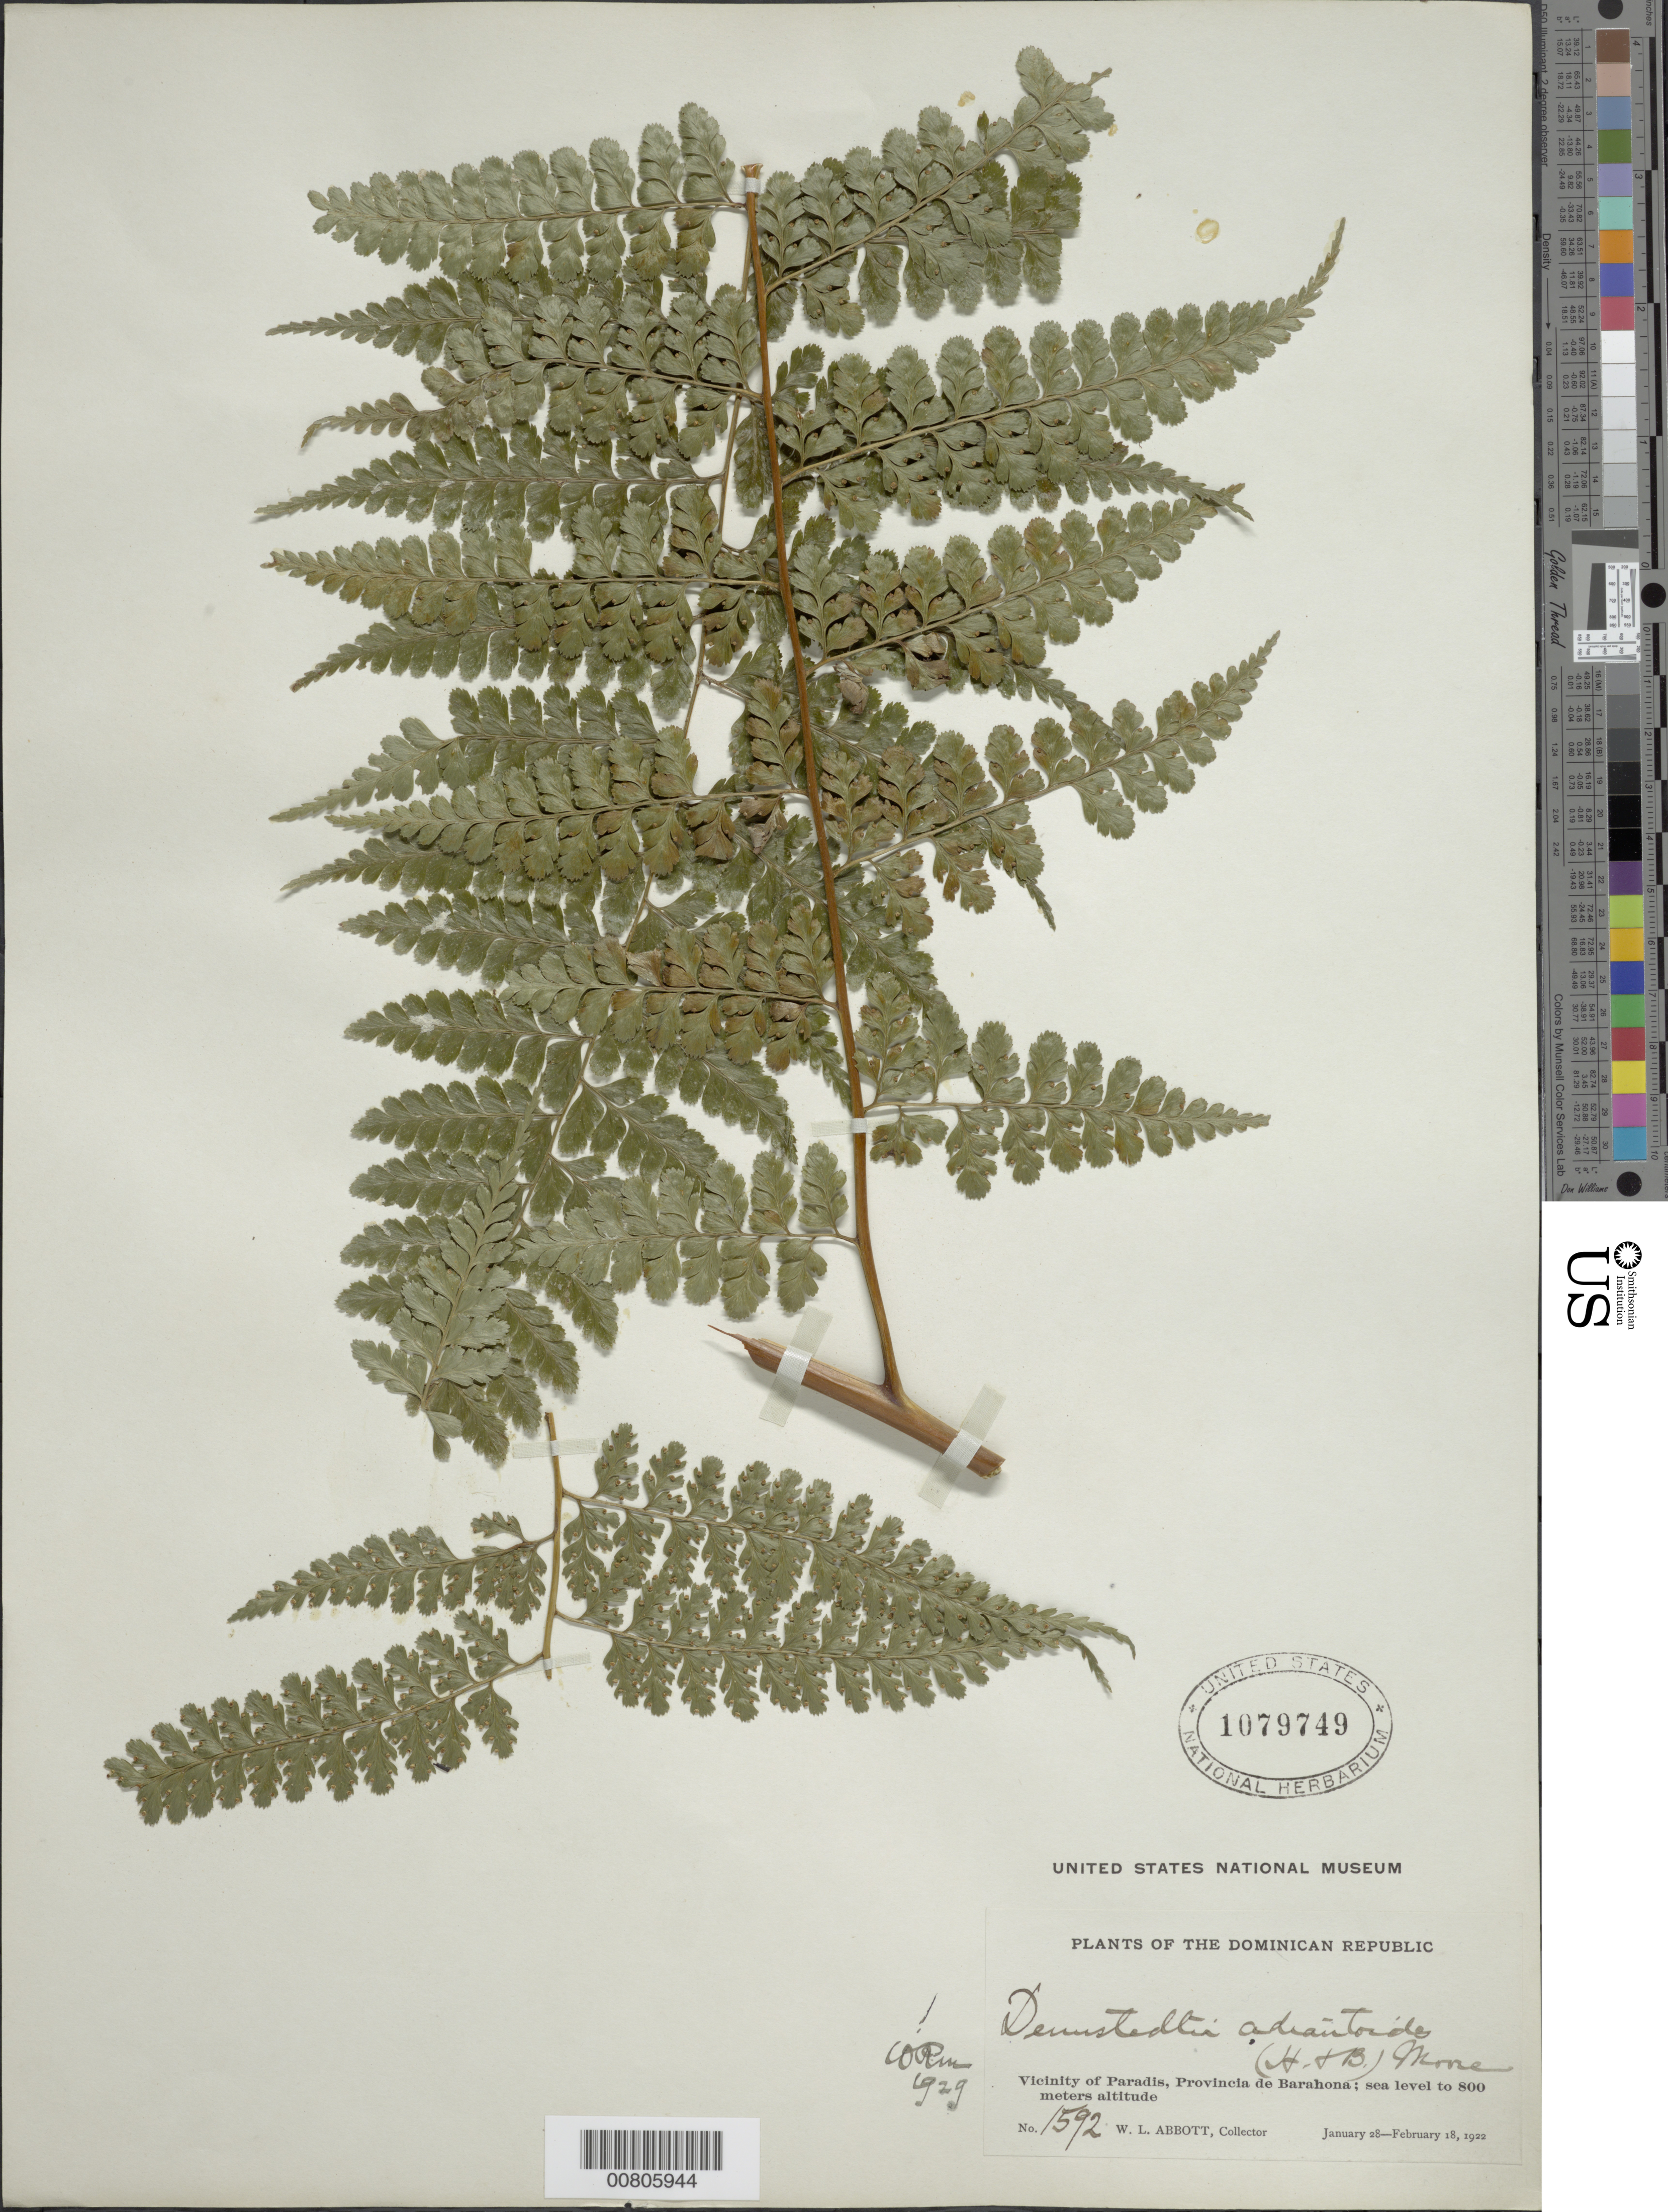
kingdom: Plantae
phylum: Tracheophyta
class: Polypodiopsida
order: Polypodiales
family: Dennstaedtiaceae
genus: Dennstaedtia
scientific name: Dennstaedtia bipinnata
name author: (Cav.) Maxon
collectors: W. L. Abbott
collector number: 1592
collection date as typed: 28 Jan 1922 to 18 Feb 1922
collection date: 1922-01-28/1922-02-18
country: Dominican Republic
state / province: Barahona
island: Hispaniola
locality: Paradis vicinity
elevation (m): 0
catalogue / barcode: US 1079749